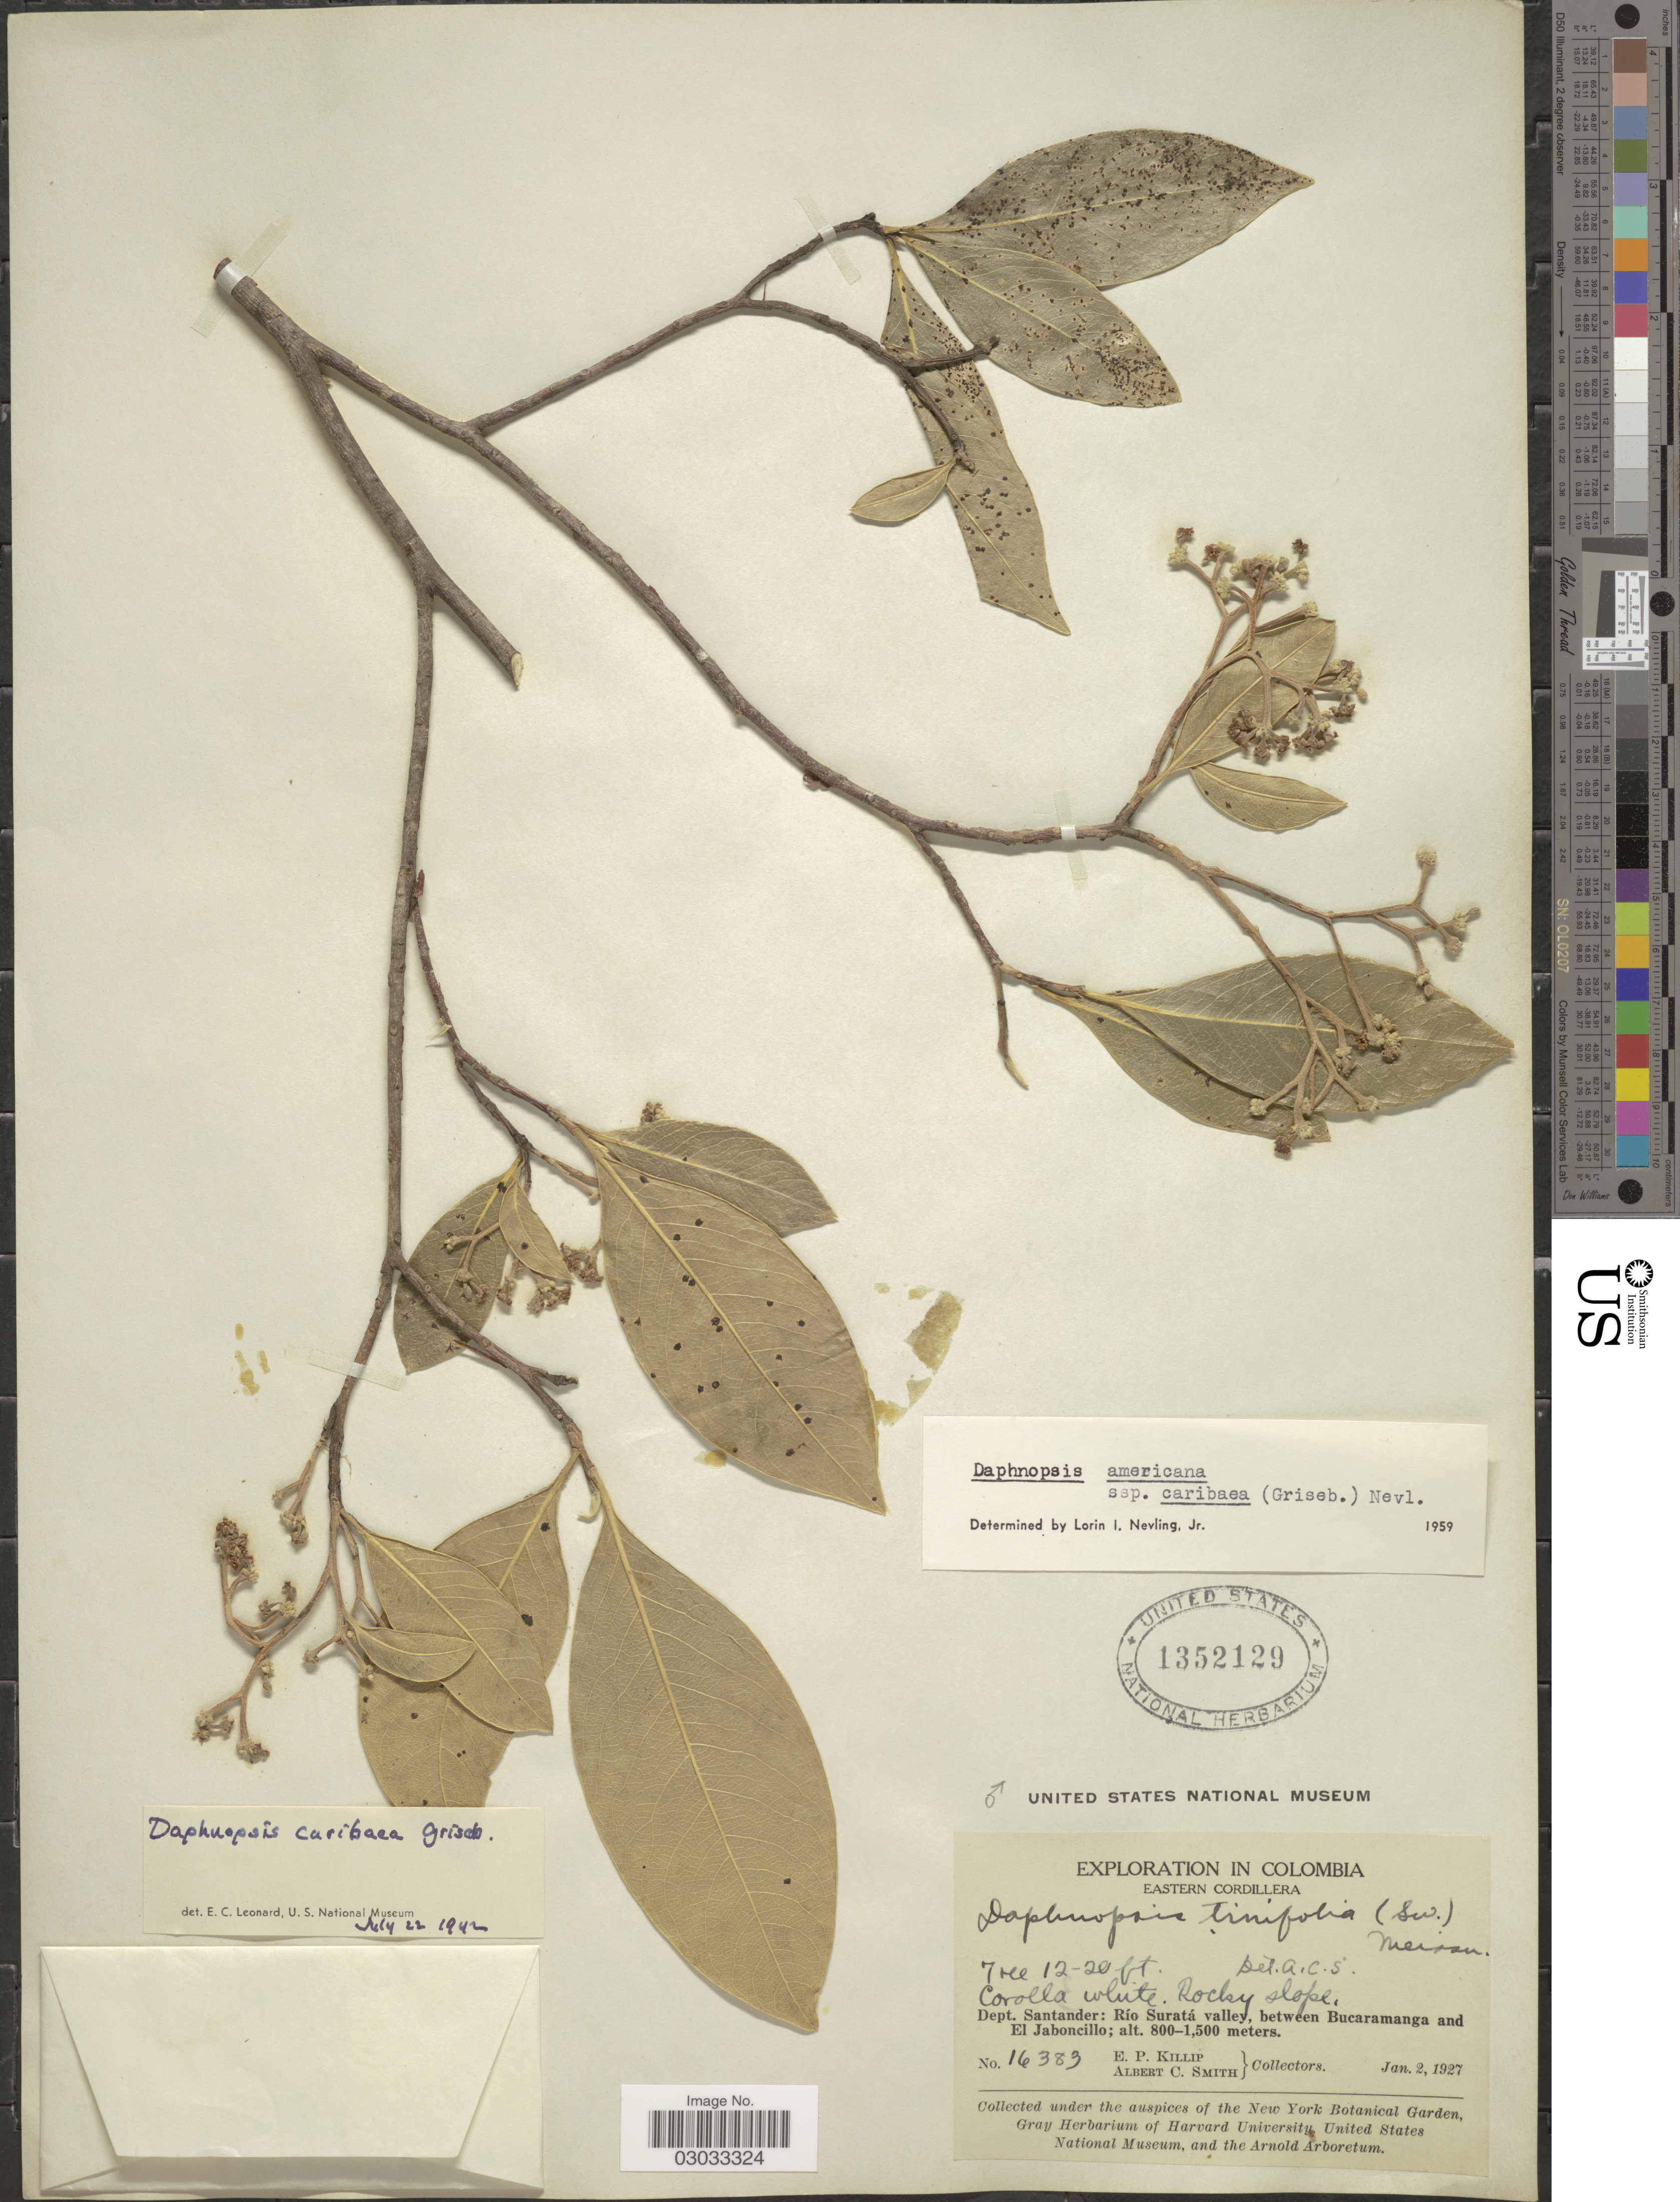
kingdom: Plantae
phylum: Tracheophyta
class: Magnoliopsida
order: Malvales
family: Thymelaeaceae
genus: Daphnopsis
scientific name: Daphnopsis americana subsp. caribaea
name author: (Griseb.) Nevling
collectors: E. P. Killip & A. C. Smith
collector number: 16383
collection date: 1927-01-02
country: Colombia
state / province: Santander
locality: Eastern Cordillera, Río Suratá valley, between Bucaramanga and El Jaboncillo.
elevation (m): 800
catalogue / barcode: US 1352129